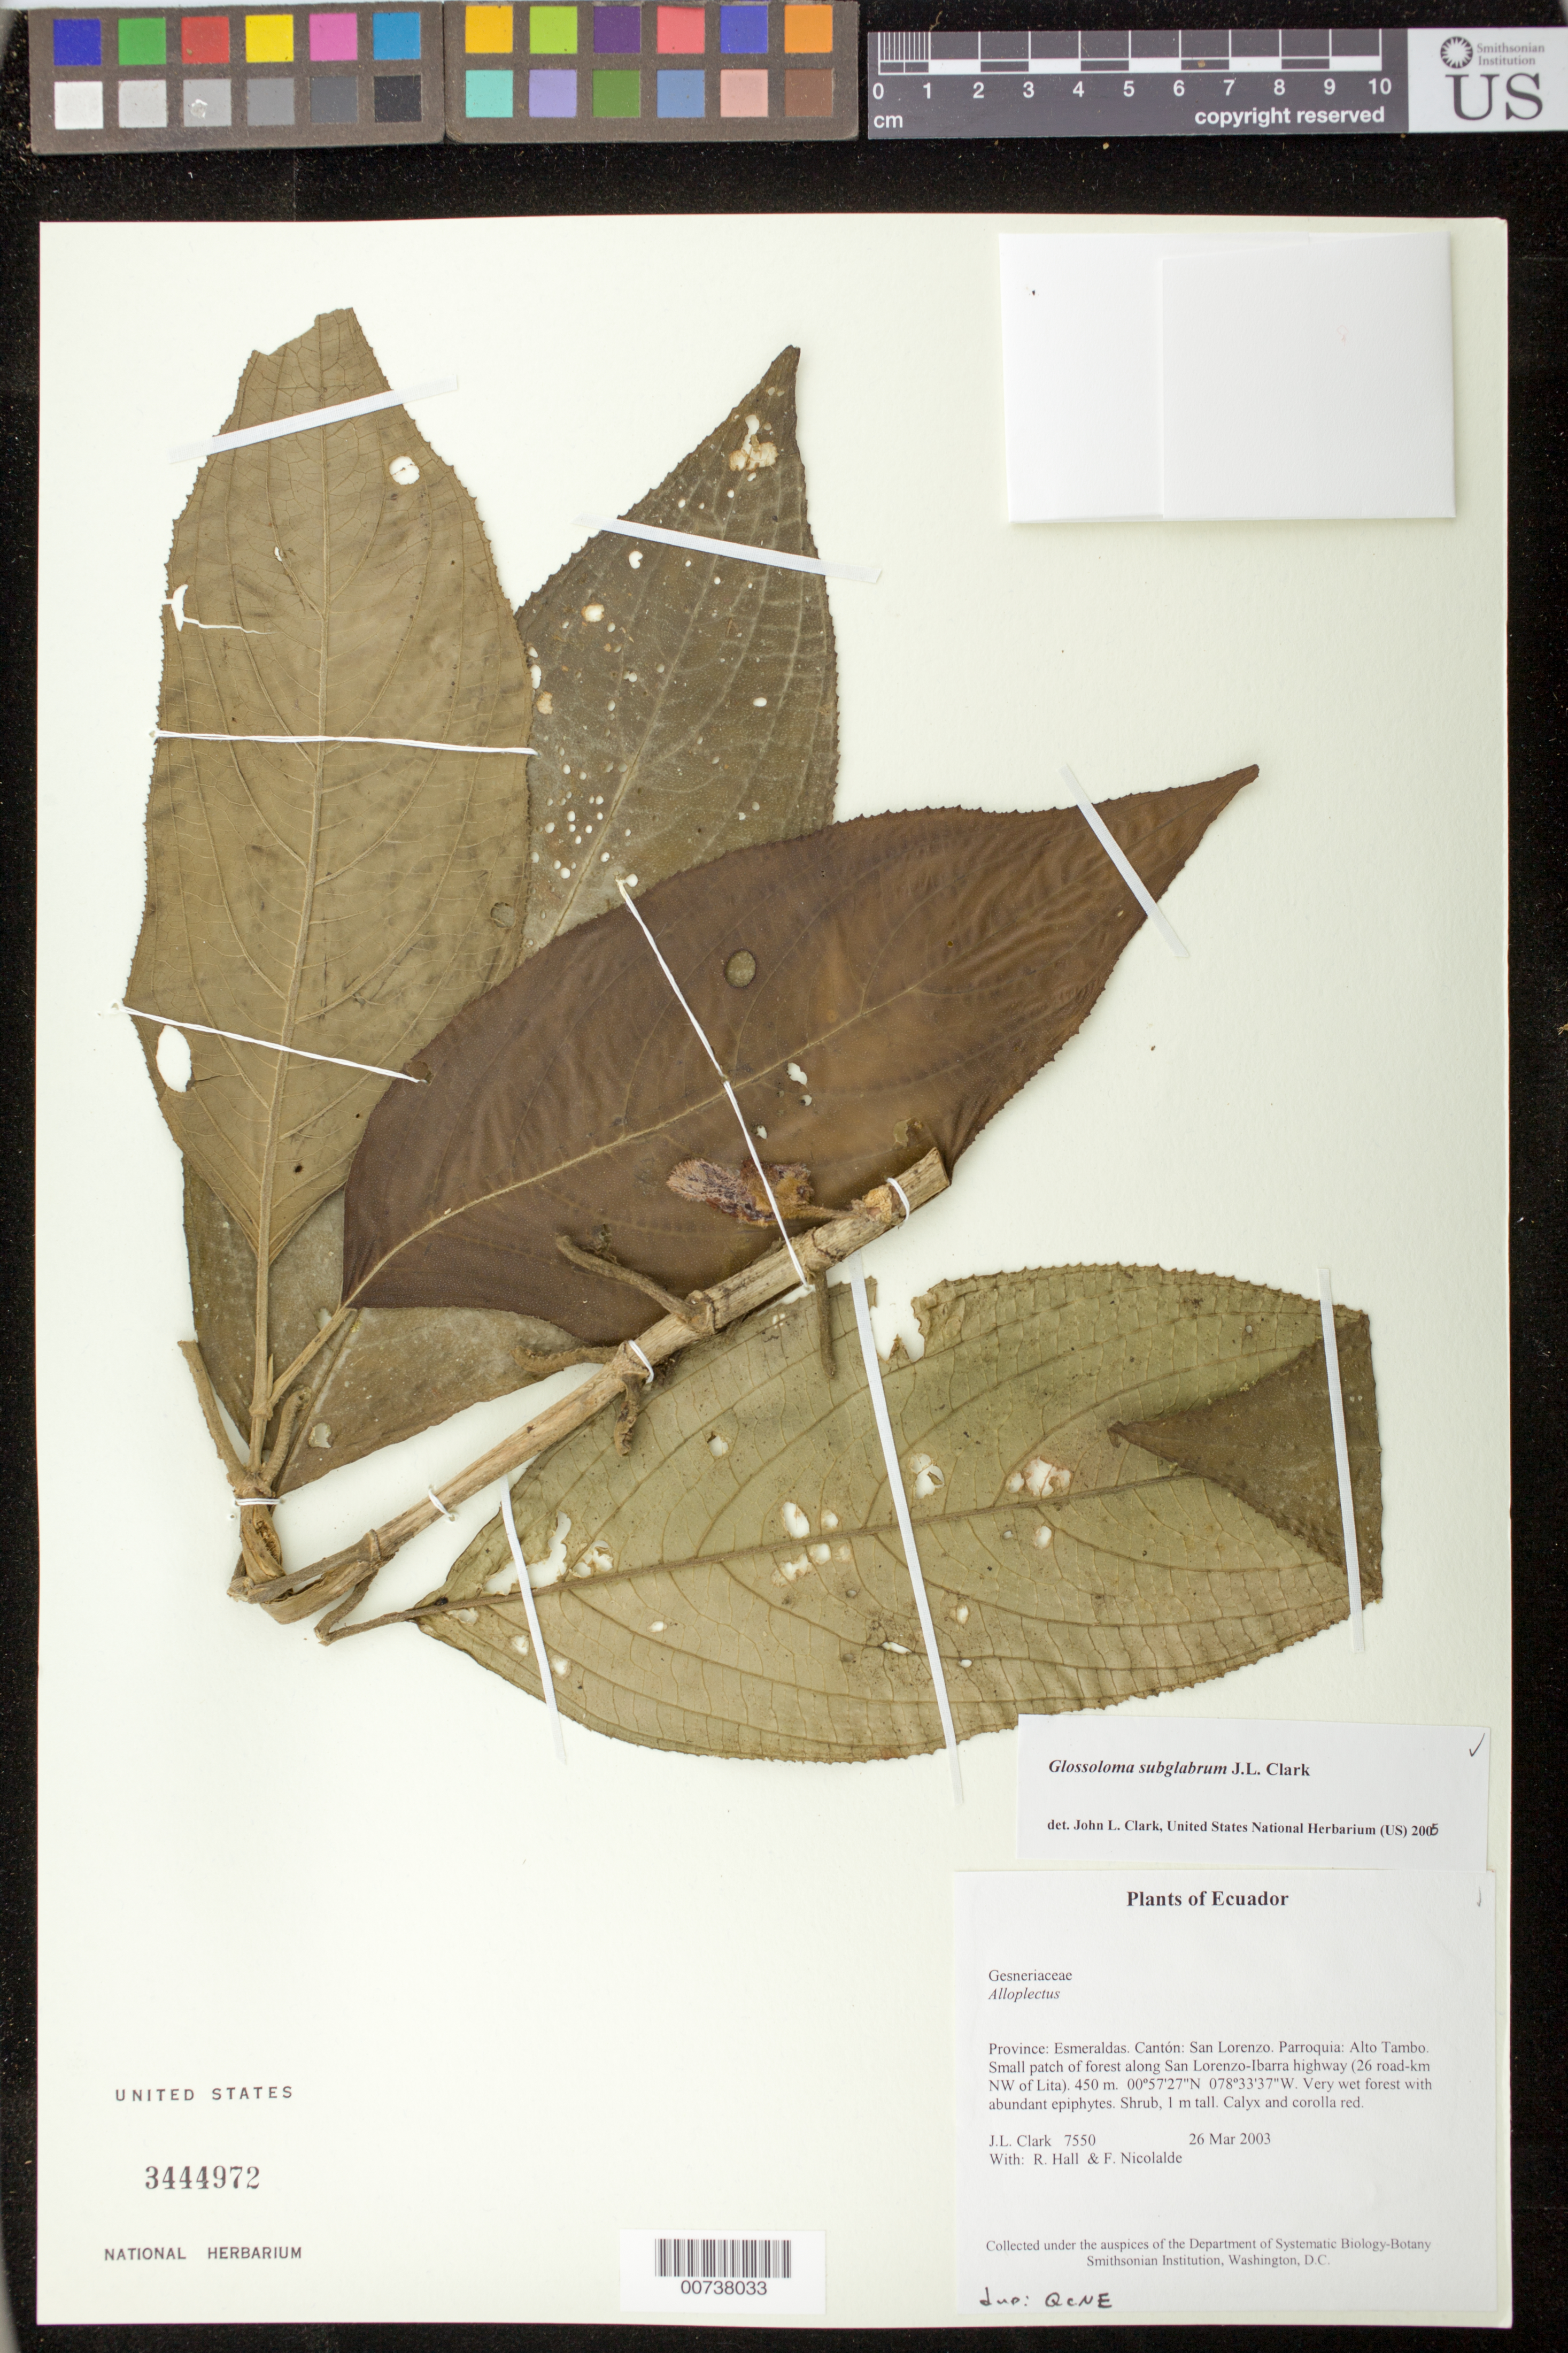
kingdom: Plantae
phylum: Tracheophyta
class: Magnoliopsida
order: Lamiales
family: Gesneriaceae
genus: Glossoloma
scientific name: Glossoloma subglabrum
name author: J.L. Clark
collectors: J. L. Clark, R. Hall & F. Nicolalde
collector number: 7550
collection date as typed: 26 Mar 2003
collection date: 2003-03-26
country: Ecuador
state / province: Esmeraldas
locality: San Lorenzo. Parroquia: Alto Tambo. Small patch of forest along San Lorenzo-Ibarra highway (26 road-km NW of Lita).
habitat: Very wet forest with abundant epiphytes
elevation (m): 450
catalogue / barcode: US 3444972